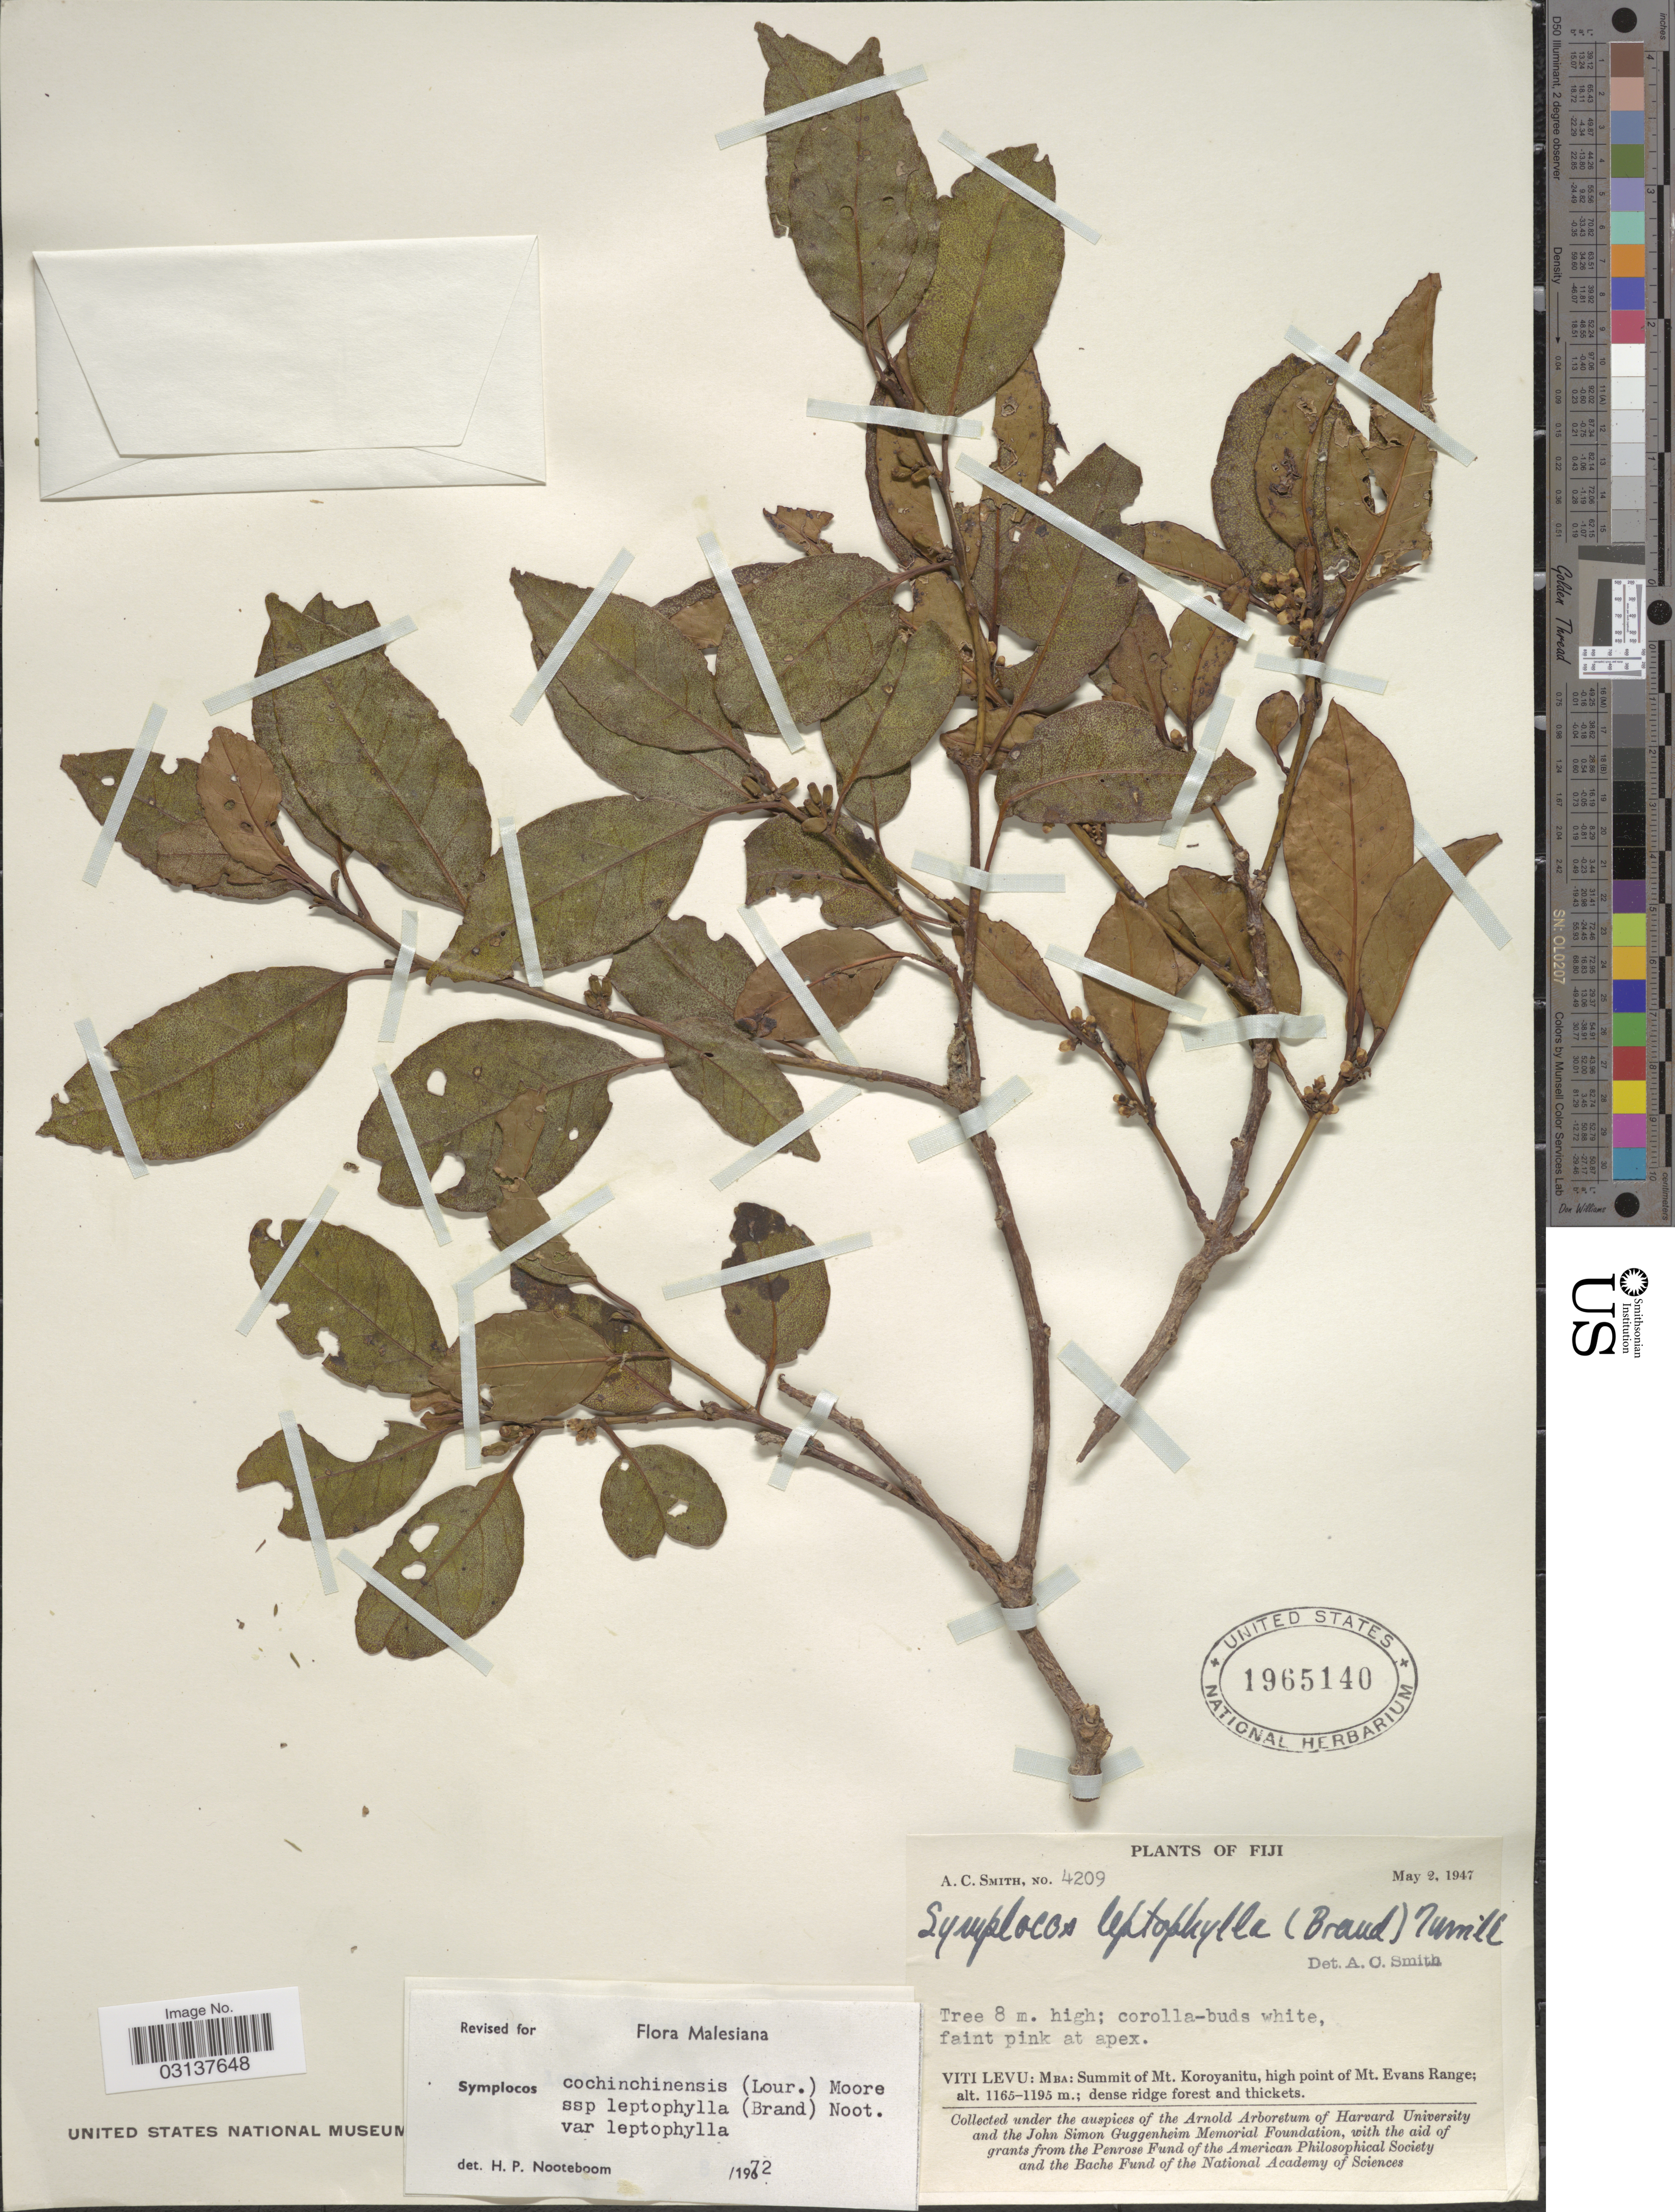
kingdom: Plantae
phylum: Tracheophyta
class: Magnoliopsida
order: Ericales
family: Symplocaceae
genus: Symplocos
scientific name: Symplocos cochinchinensis var. leptophylla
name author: (Brand) Noot.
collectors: A. C. Smith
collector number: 4209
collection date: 1947-05-02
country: Fiji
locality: Viti Levu: MBA: Summit of Mt. Koroyanitu, high point of Mt. Evans Range.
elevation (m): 1165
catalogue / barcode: US 1965140